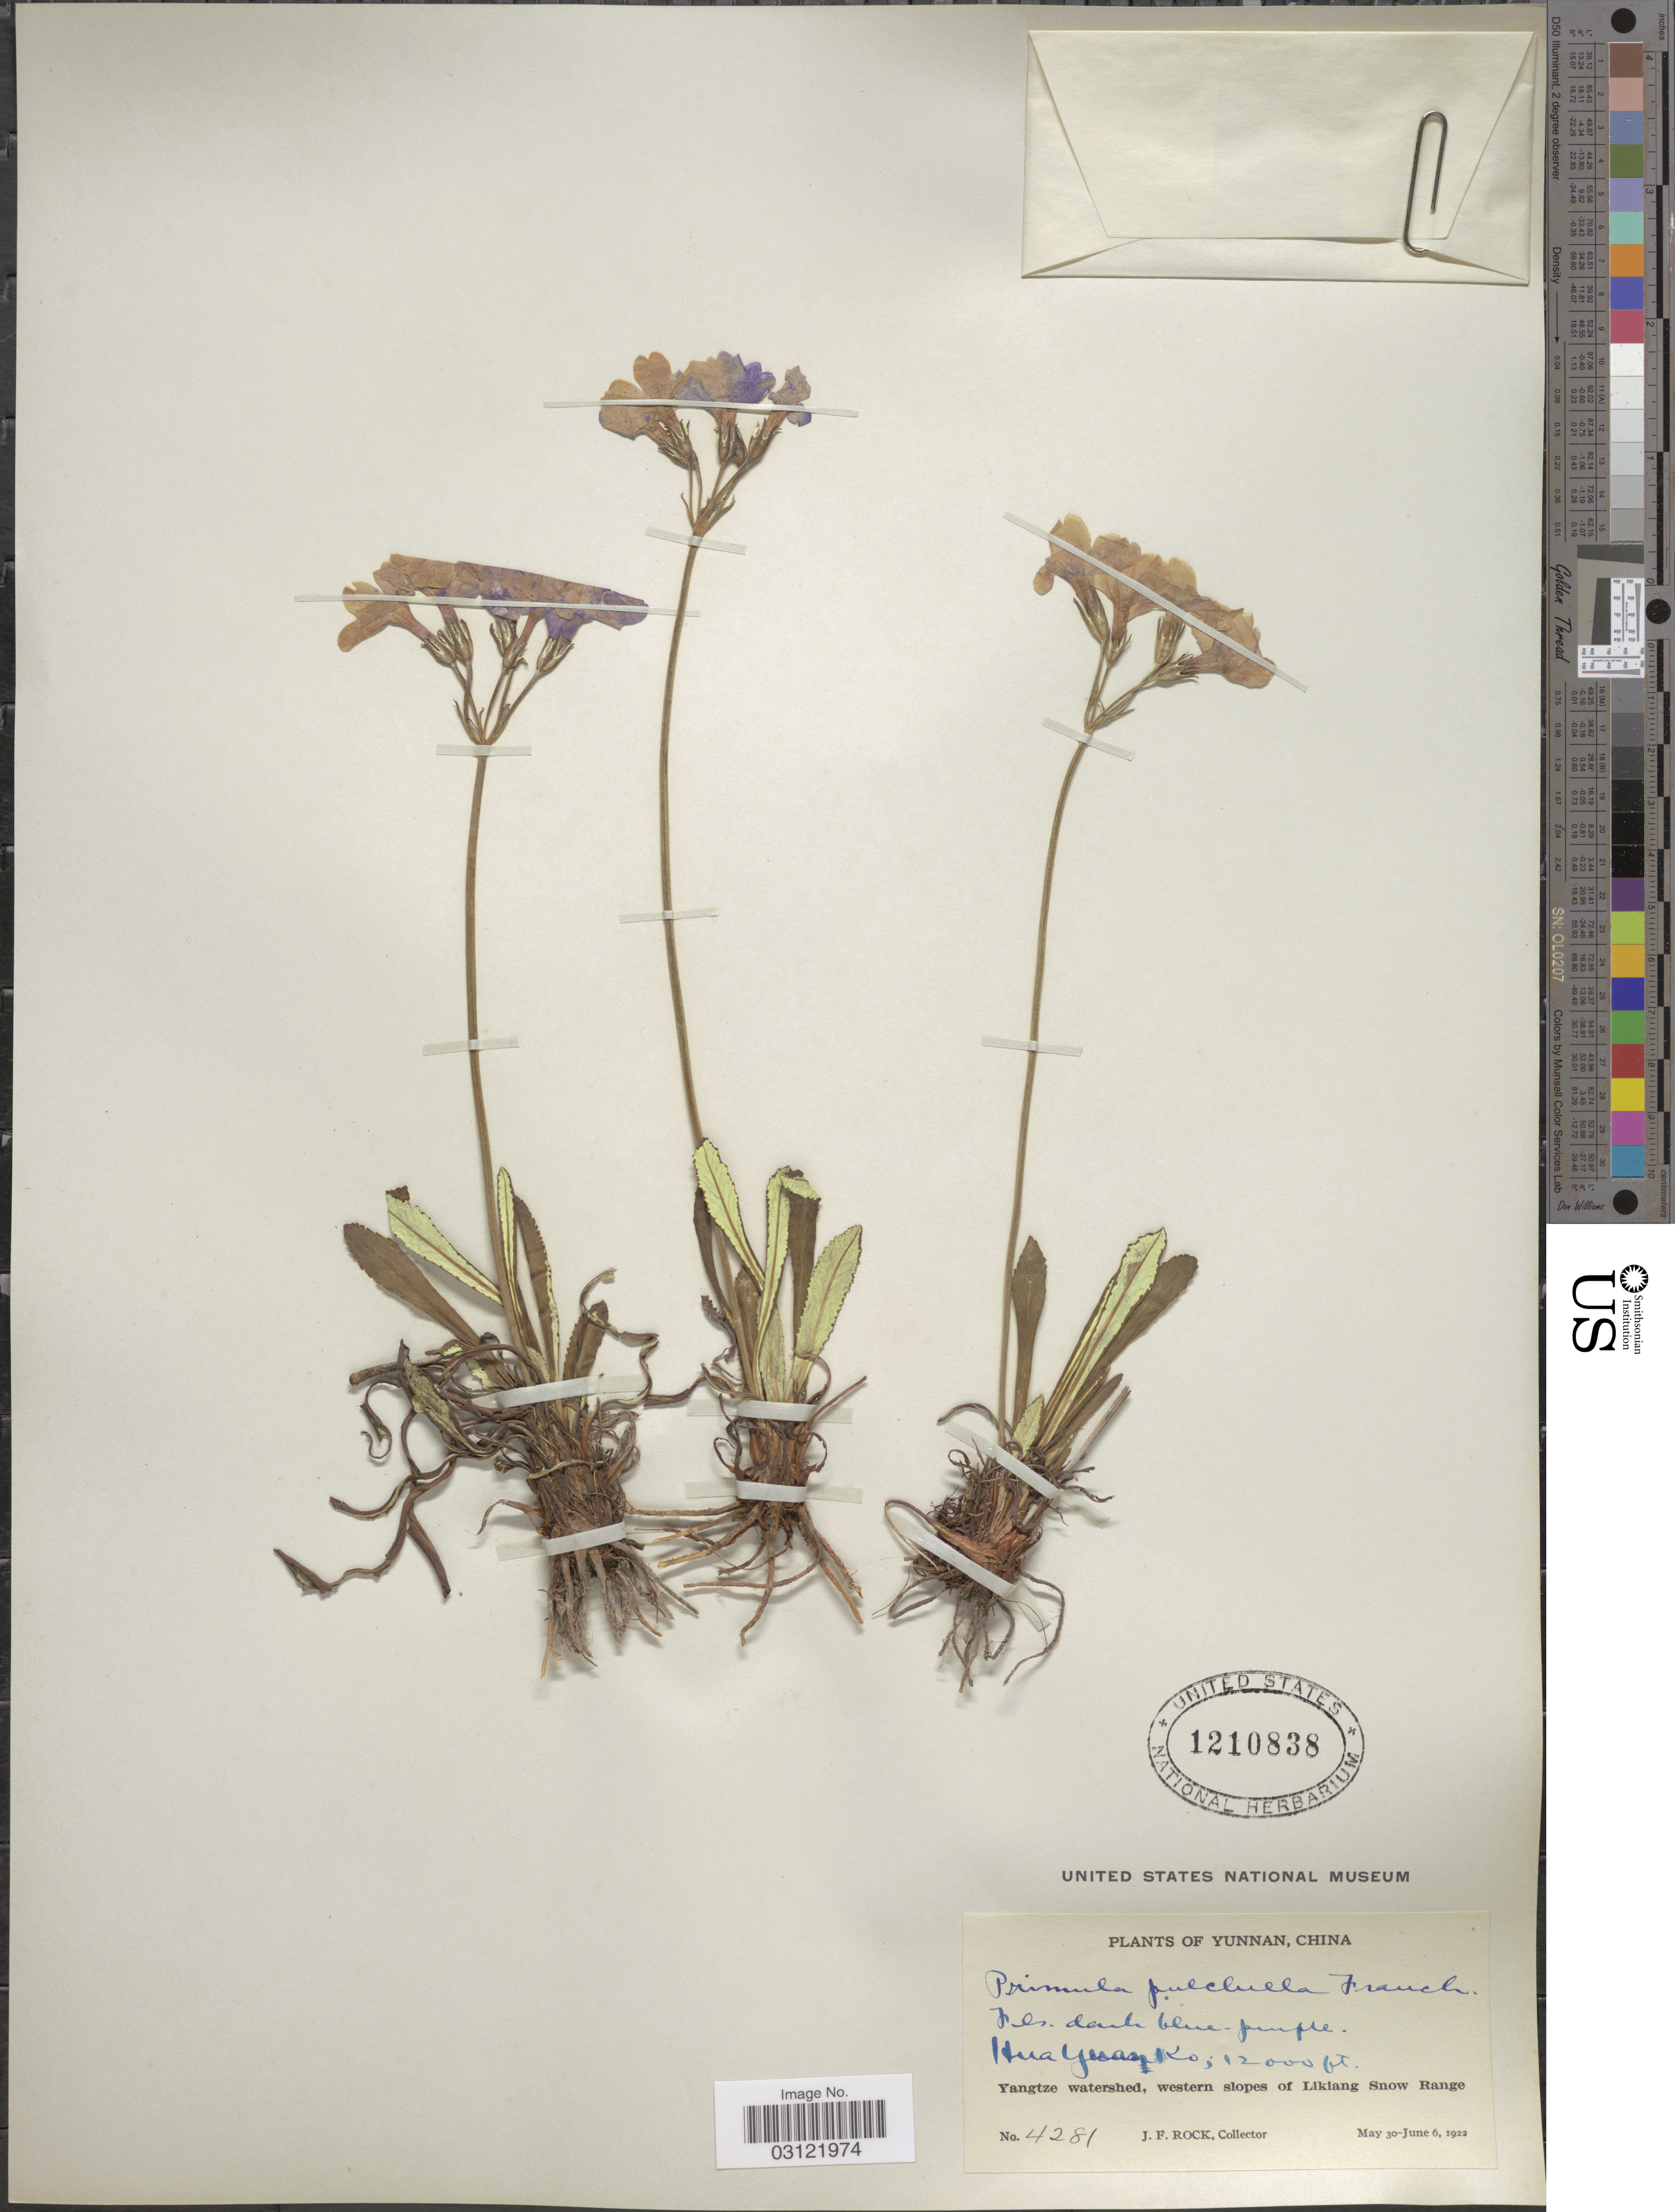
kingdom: Plantae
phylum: Tracheophyta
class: Magnoliopsida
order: Ericales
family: Primulaceae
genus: Primula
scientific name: Primula pulchella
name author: Franch.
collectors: J. Rock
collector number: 4281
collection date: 1922-05-30/1922-06-06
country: China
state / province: Yunnan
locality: Hua Yuan Ko; Yangtze watershed, western slopes of Likiang Snow Range.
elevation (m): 3658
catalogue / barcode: US 1210838